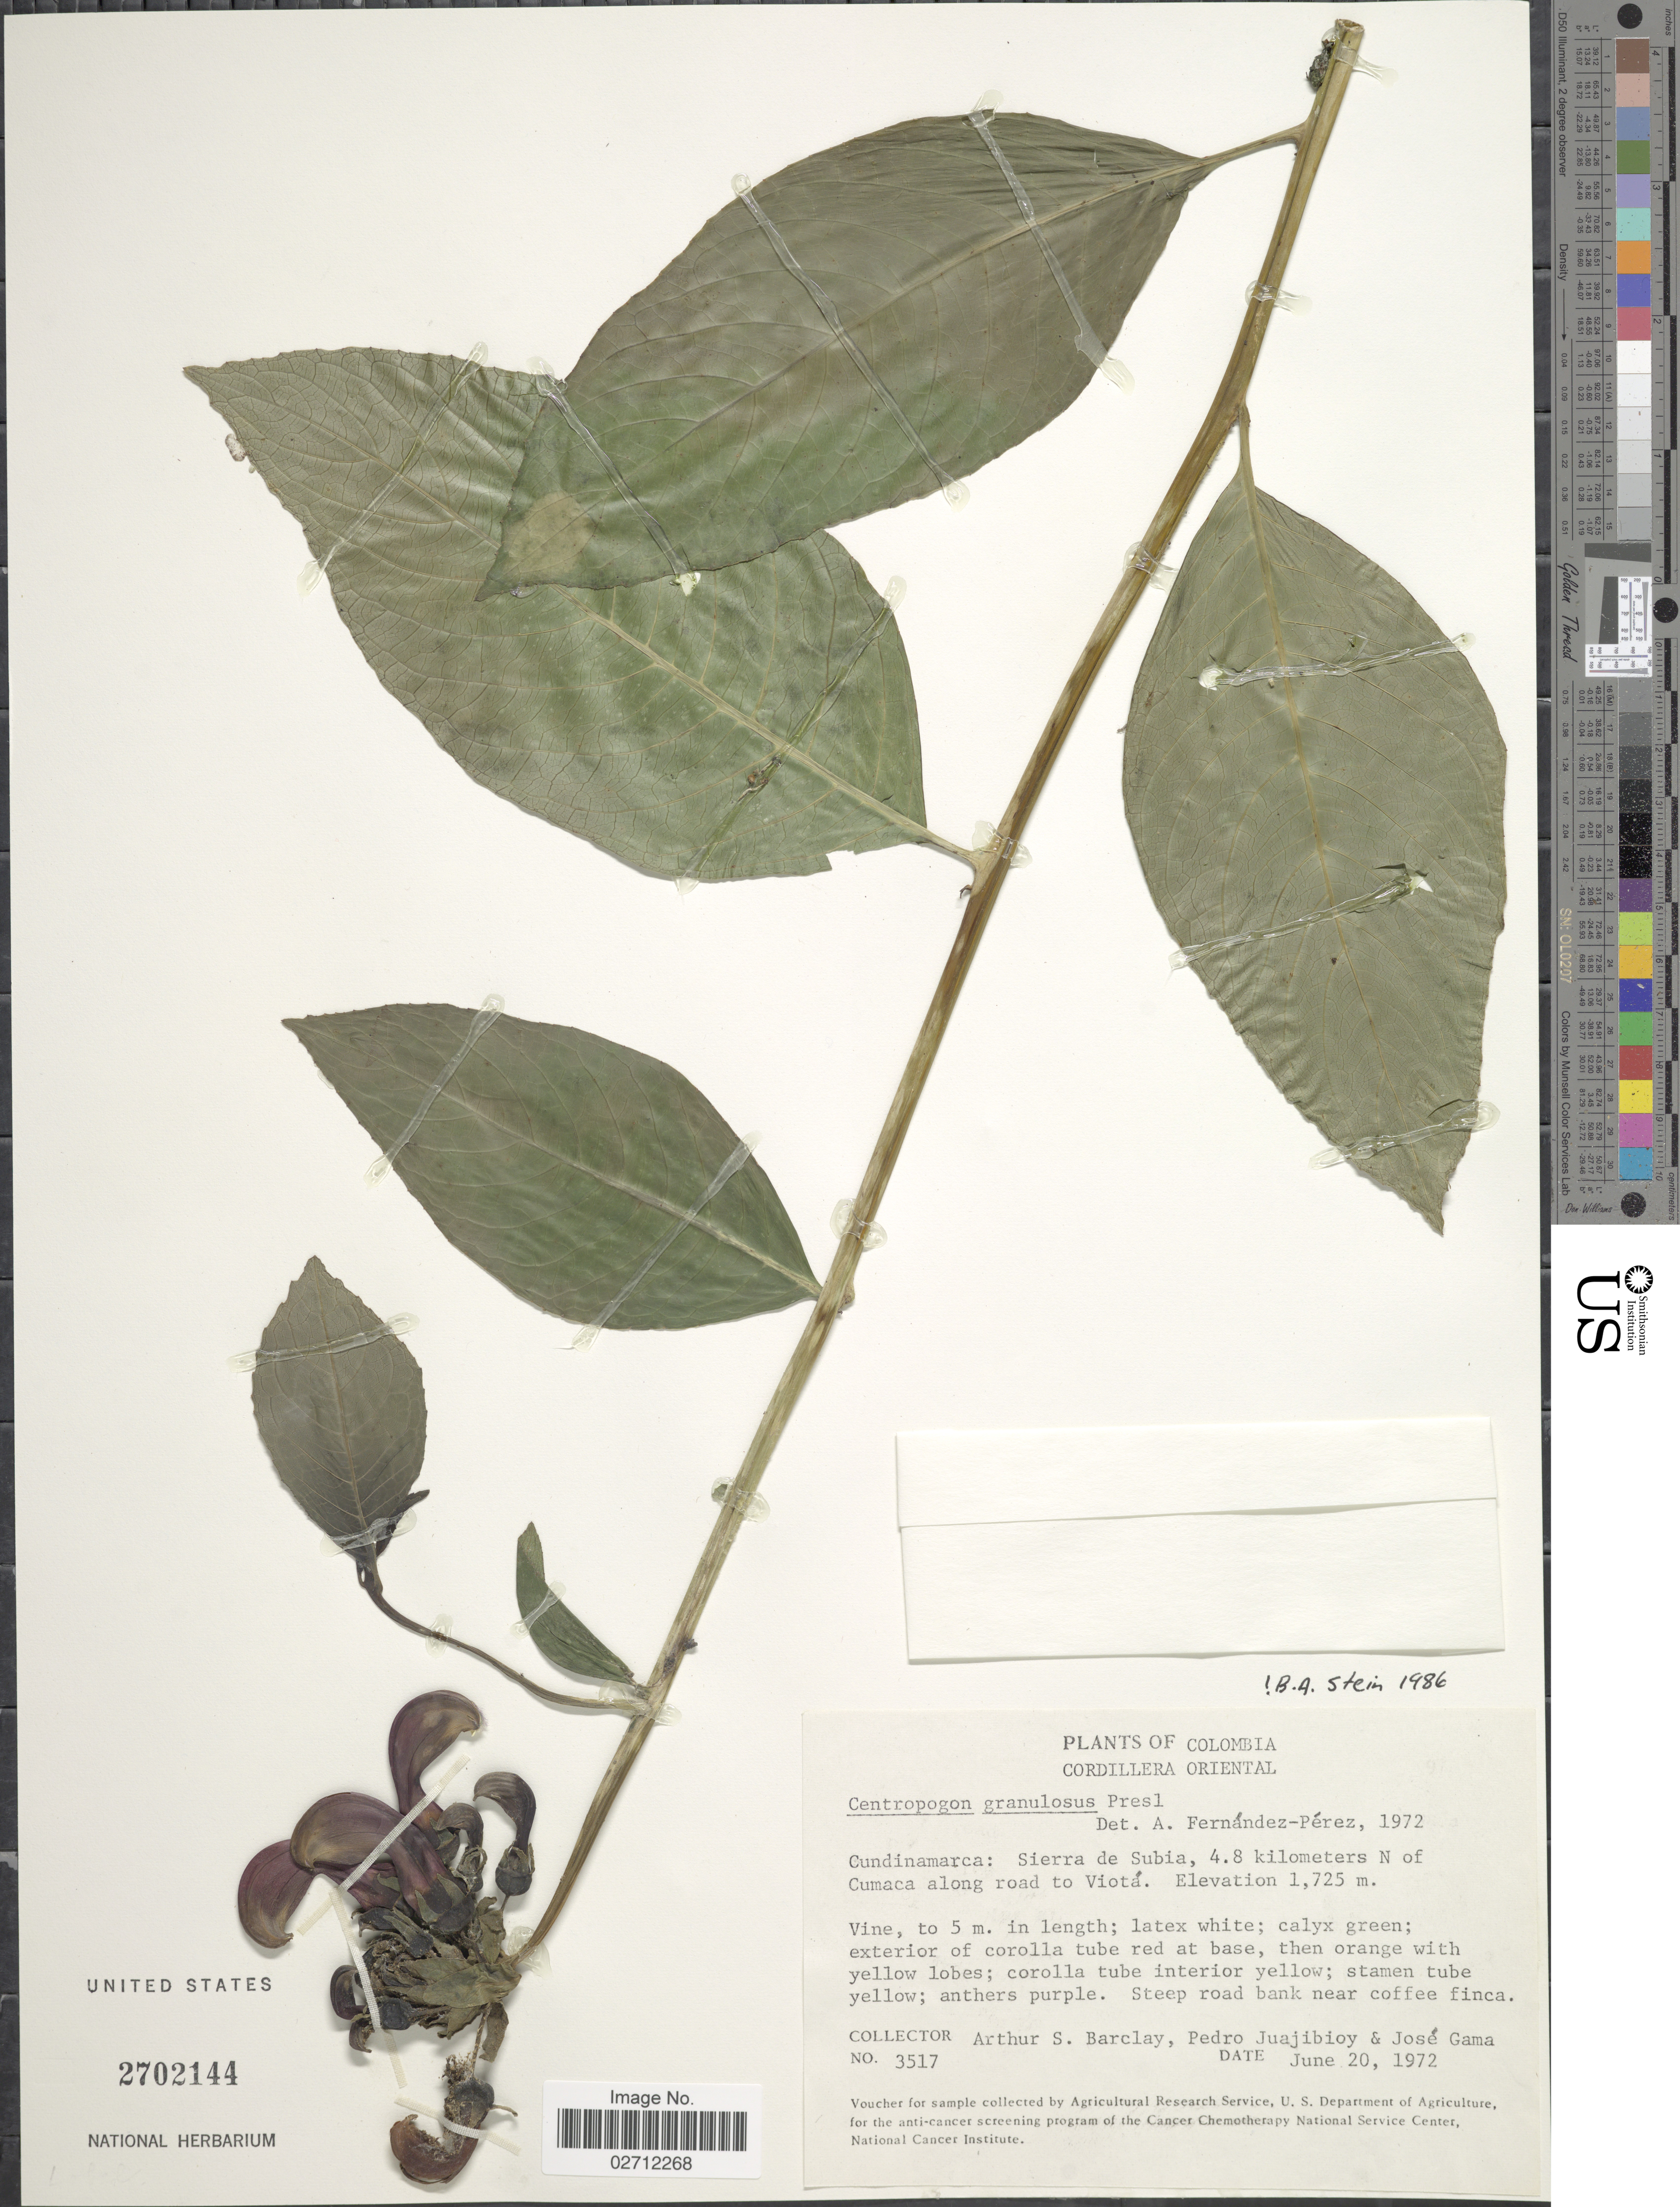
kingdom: Plantae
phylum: Tracheophyta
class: Magnoliopsida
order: Asterales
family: Campanulaceae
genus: Centropogon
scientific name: Centropogon granulosus subsp. granulosus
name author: C. Presl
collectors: A. S. Barclay, P. Juajibioy & J. Gama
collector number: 3517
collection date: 1972-06-20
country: Colombia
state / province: Cundinamarca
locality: Cordillera Oriental, Sierra de Subia, 4.8 kilometers N of Cumaca along road to Viota, steep road bank near coffee finca.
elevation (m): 1725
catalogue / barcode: US 2702144